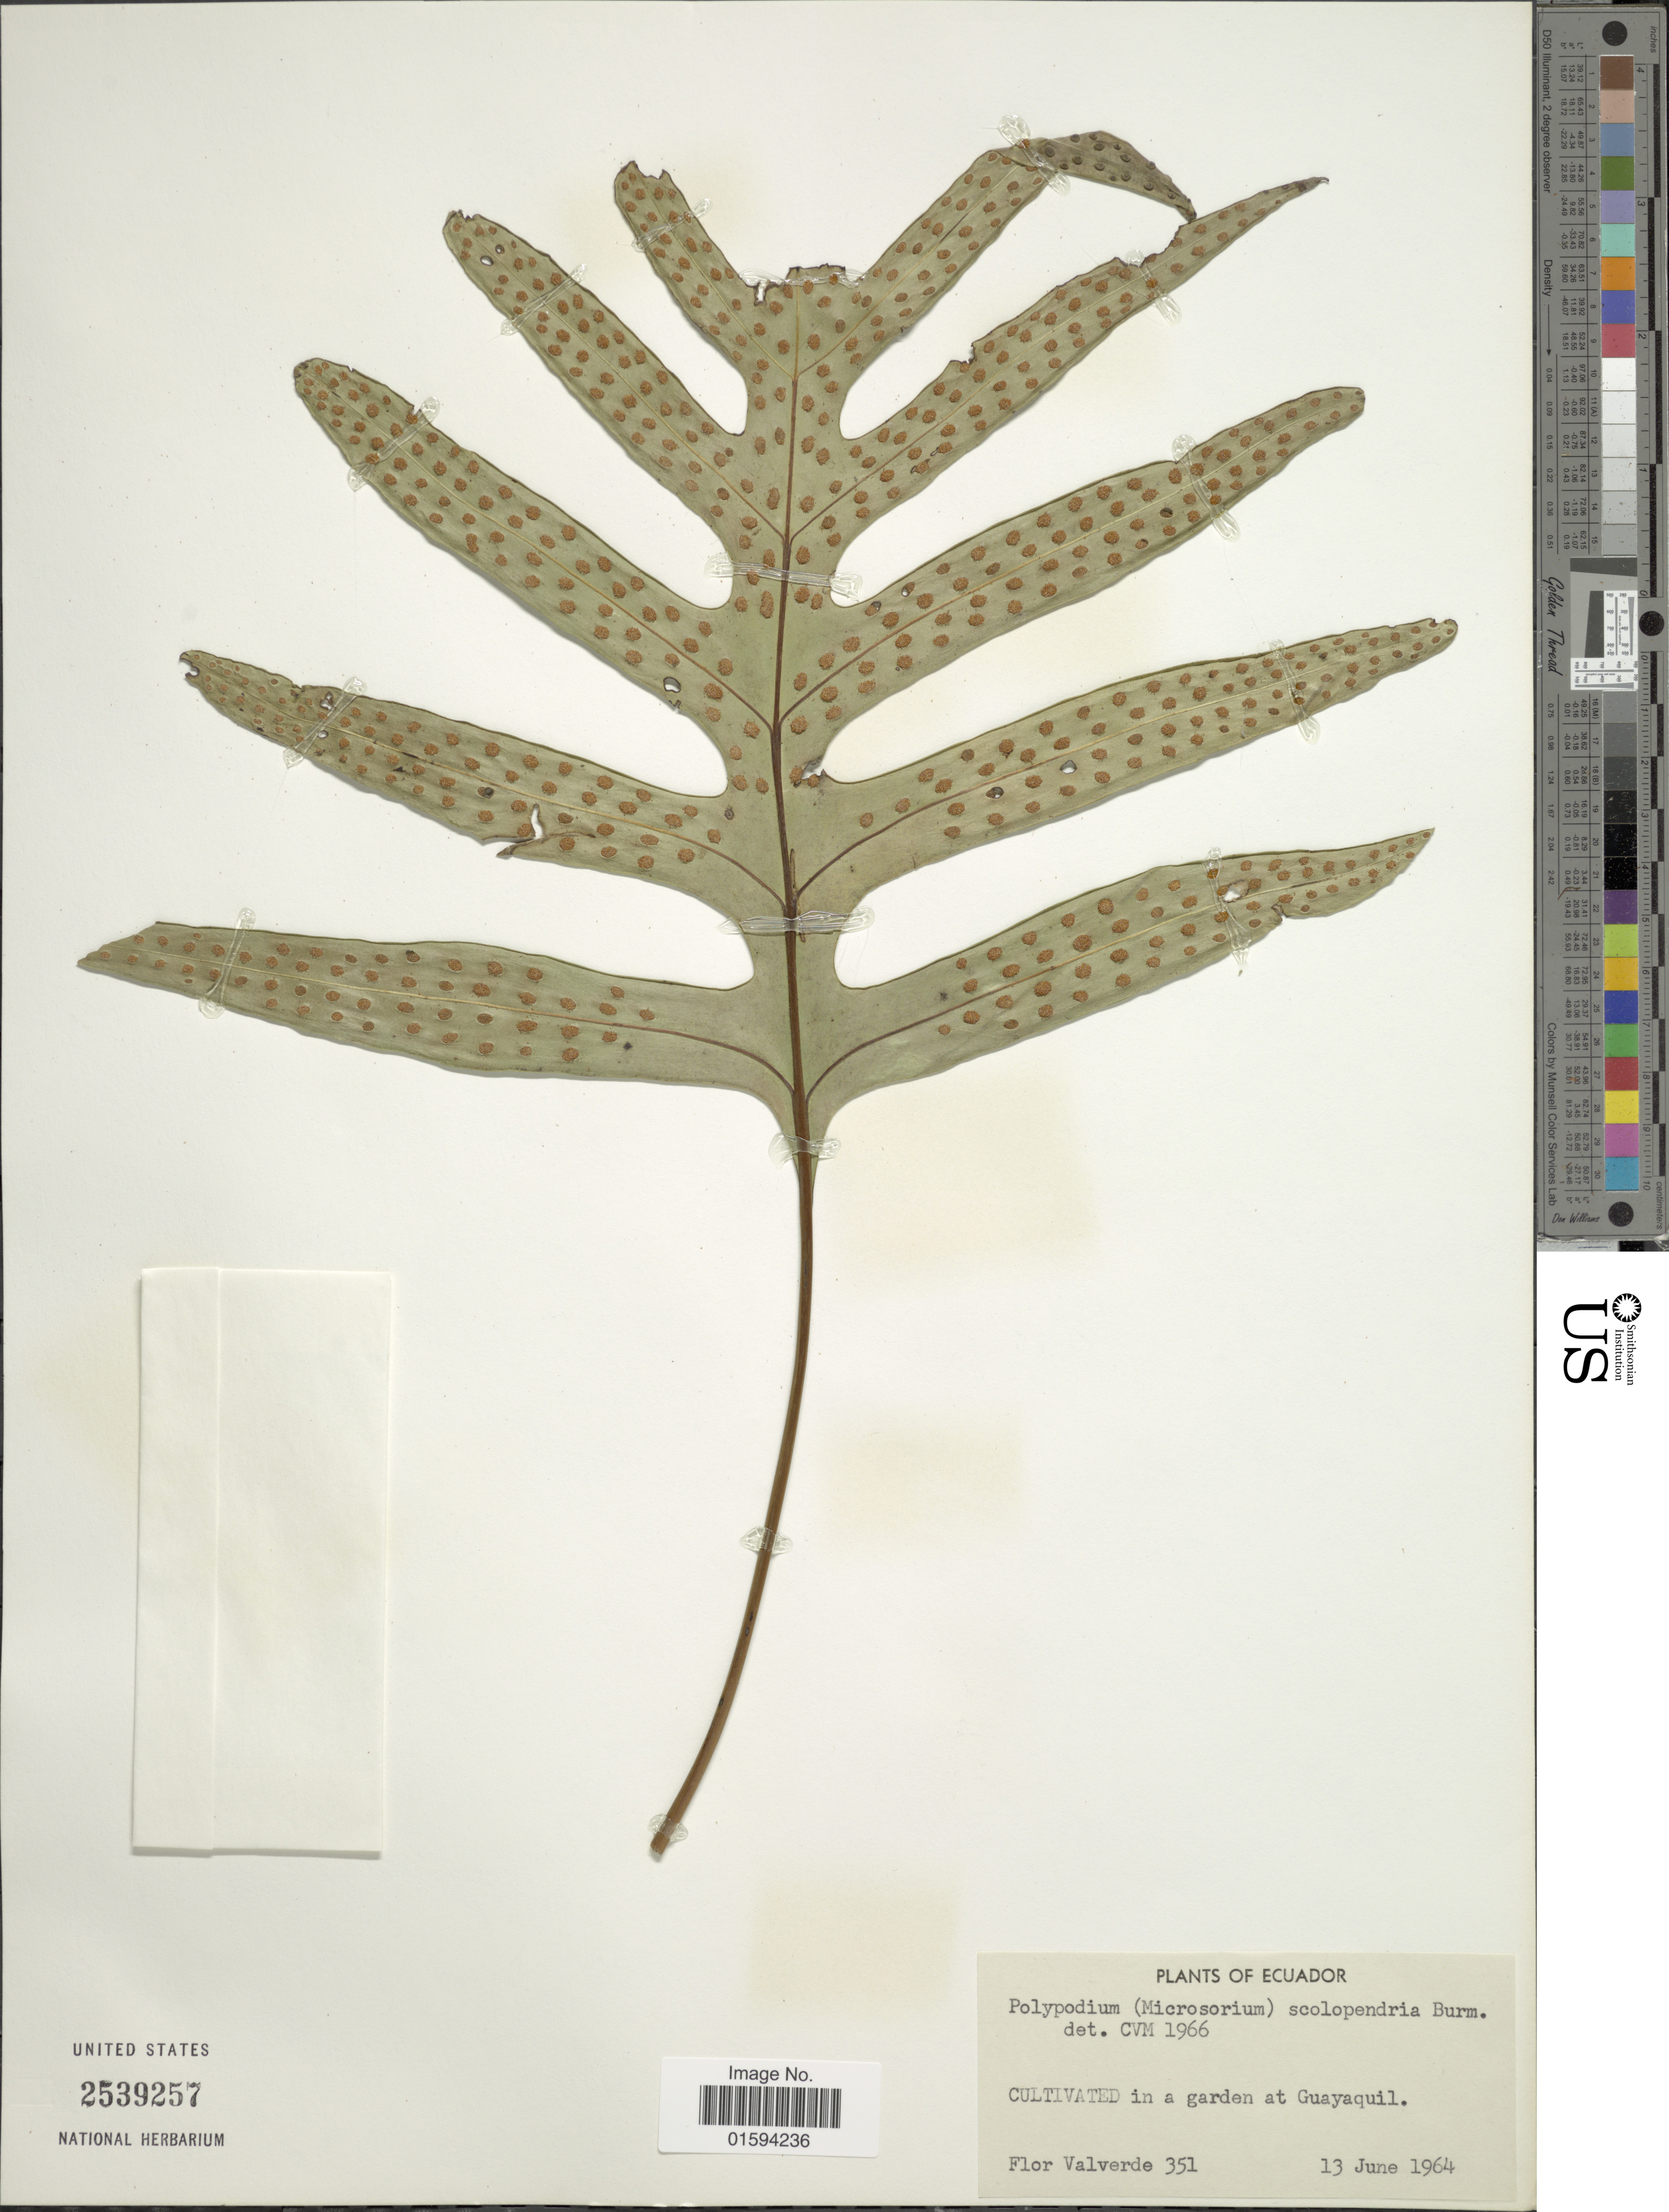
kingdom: Plantae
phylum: Tracheophyta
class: Polypodiopsida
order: Polypodiales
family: Polypodiaceae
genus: Polypodium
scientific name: Polypodium scolopendria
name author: Burm. f.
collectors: F. M. Valverde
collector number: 351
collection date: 1964-06-13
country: Ecuador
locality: In a garden at Guayaquil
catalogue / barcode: US 2539257